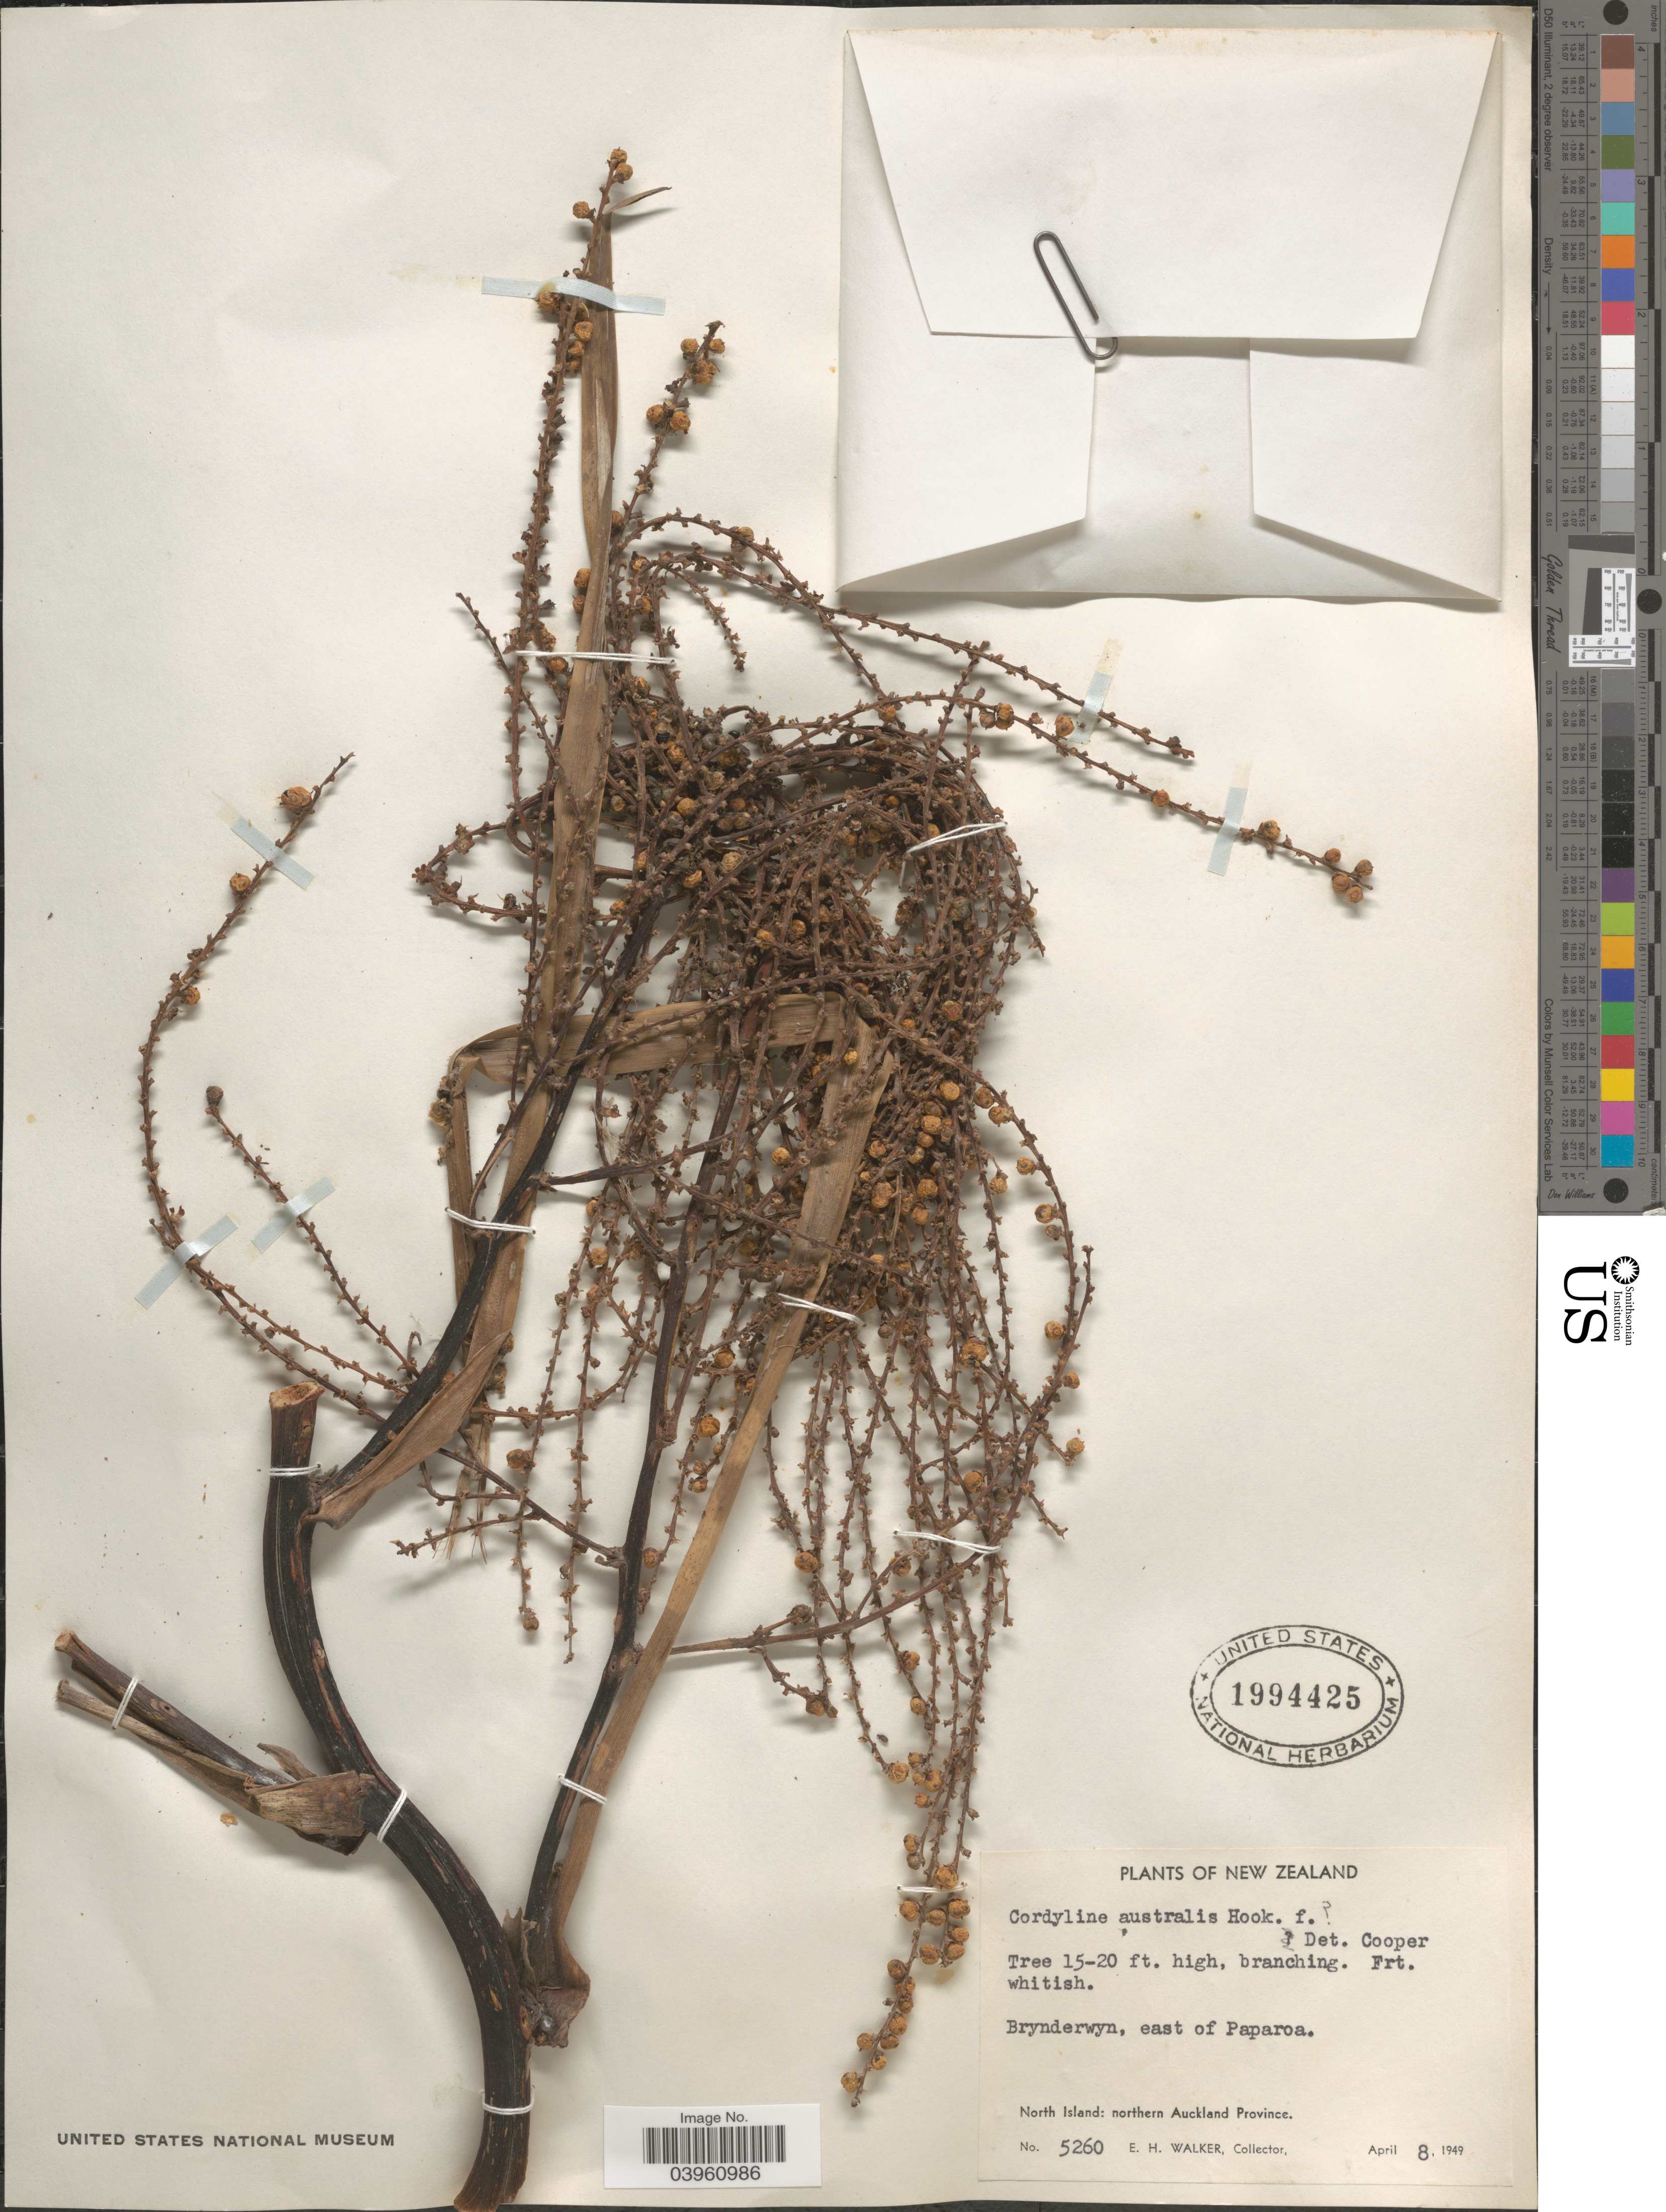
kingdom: Plantae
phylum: Tracheophyta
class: Liliopsida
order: Asparagales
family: Asparagaceae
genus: Cordyline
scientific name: Cordyline australis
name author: Hook. f.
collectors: E. H. Walker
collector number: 5260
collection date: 1949-04-08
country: New Zealand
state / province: Auckland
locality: Brynderwyn, east of Paparoa. North Island: northern Auckland Province.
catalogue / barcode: US 1994425